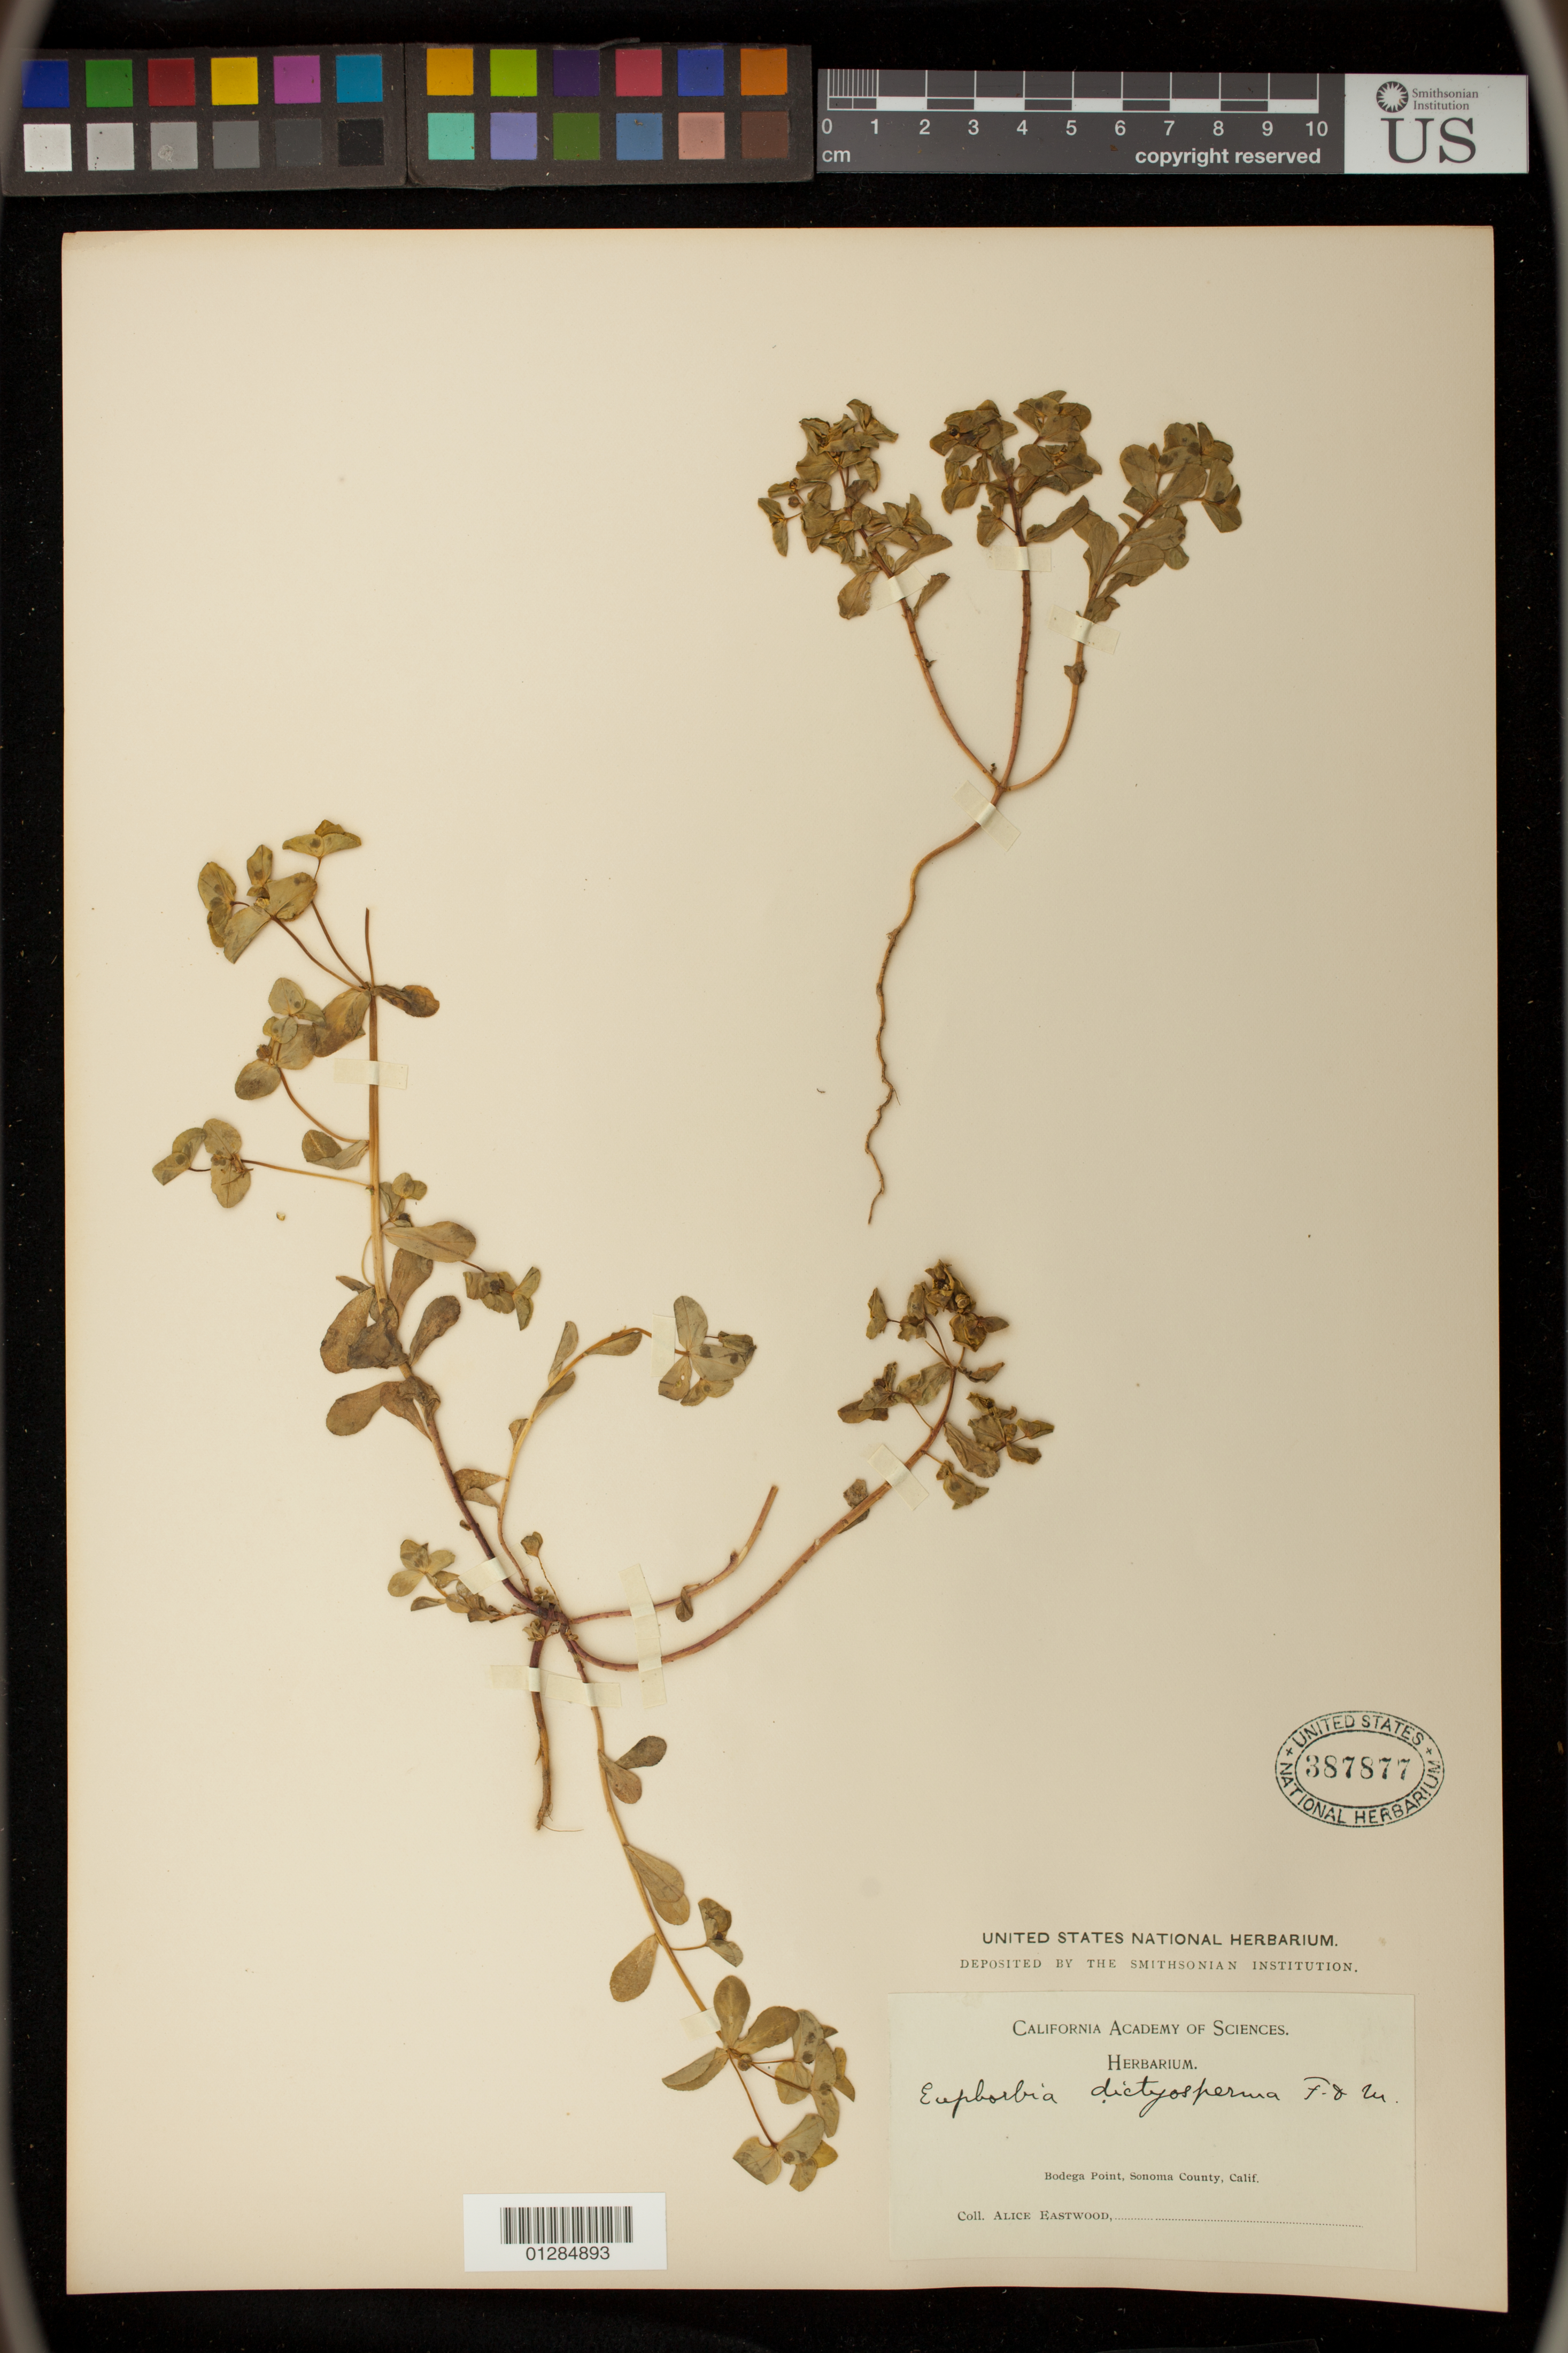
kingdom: Plantae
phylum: Tracheophyta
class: Magnoliopsida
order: Malpighiales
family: Euphorbiaceae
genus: Euphorbia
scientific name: Euphorbia spathulata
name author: Lam.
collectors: A. Eastwood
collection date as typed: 1902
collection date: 1902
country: United States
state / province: California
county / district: Sonoma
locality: Bodega Point.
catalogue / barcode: US 387877